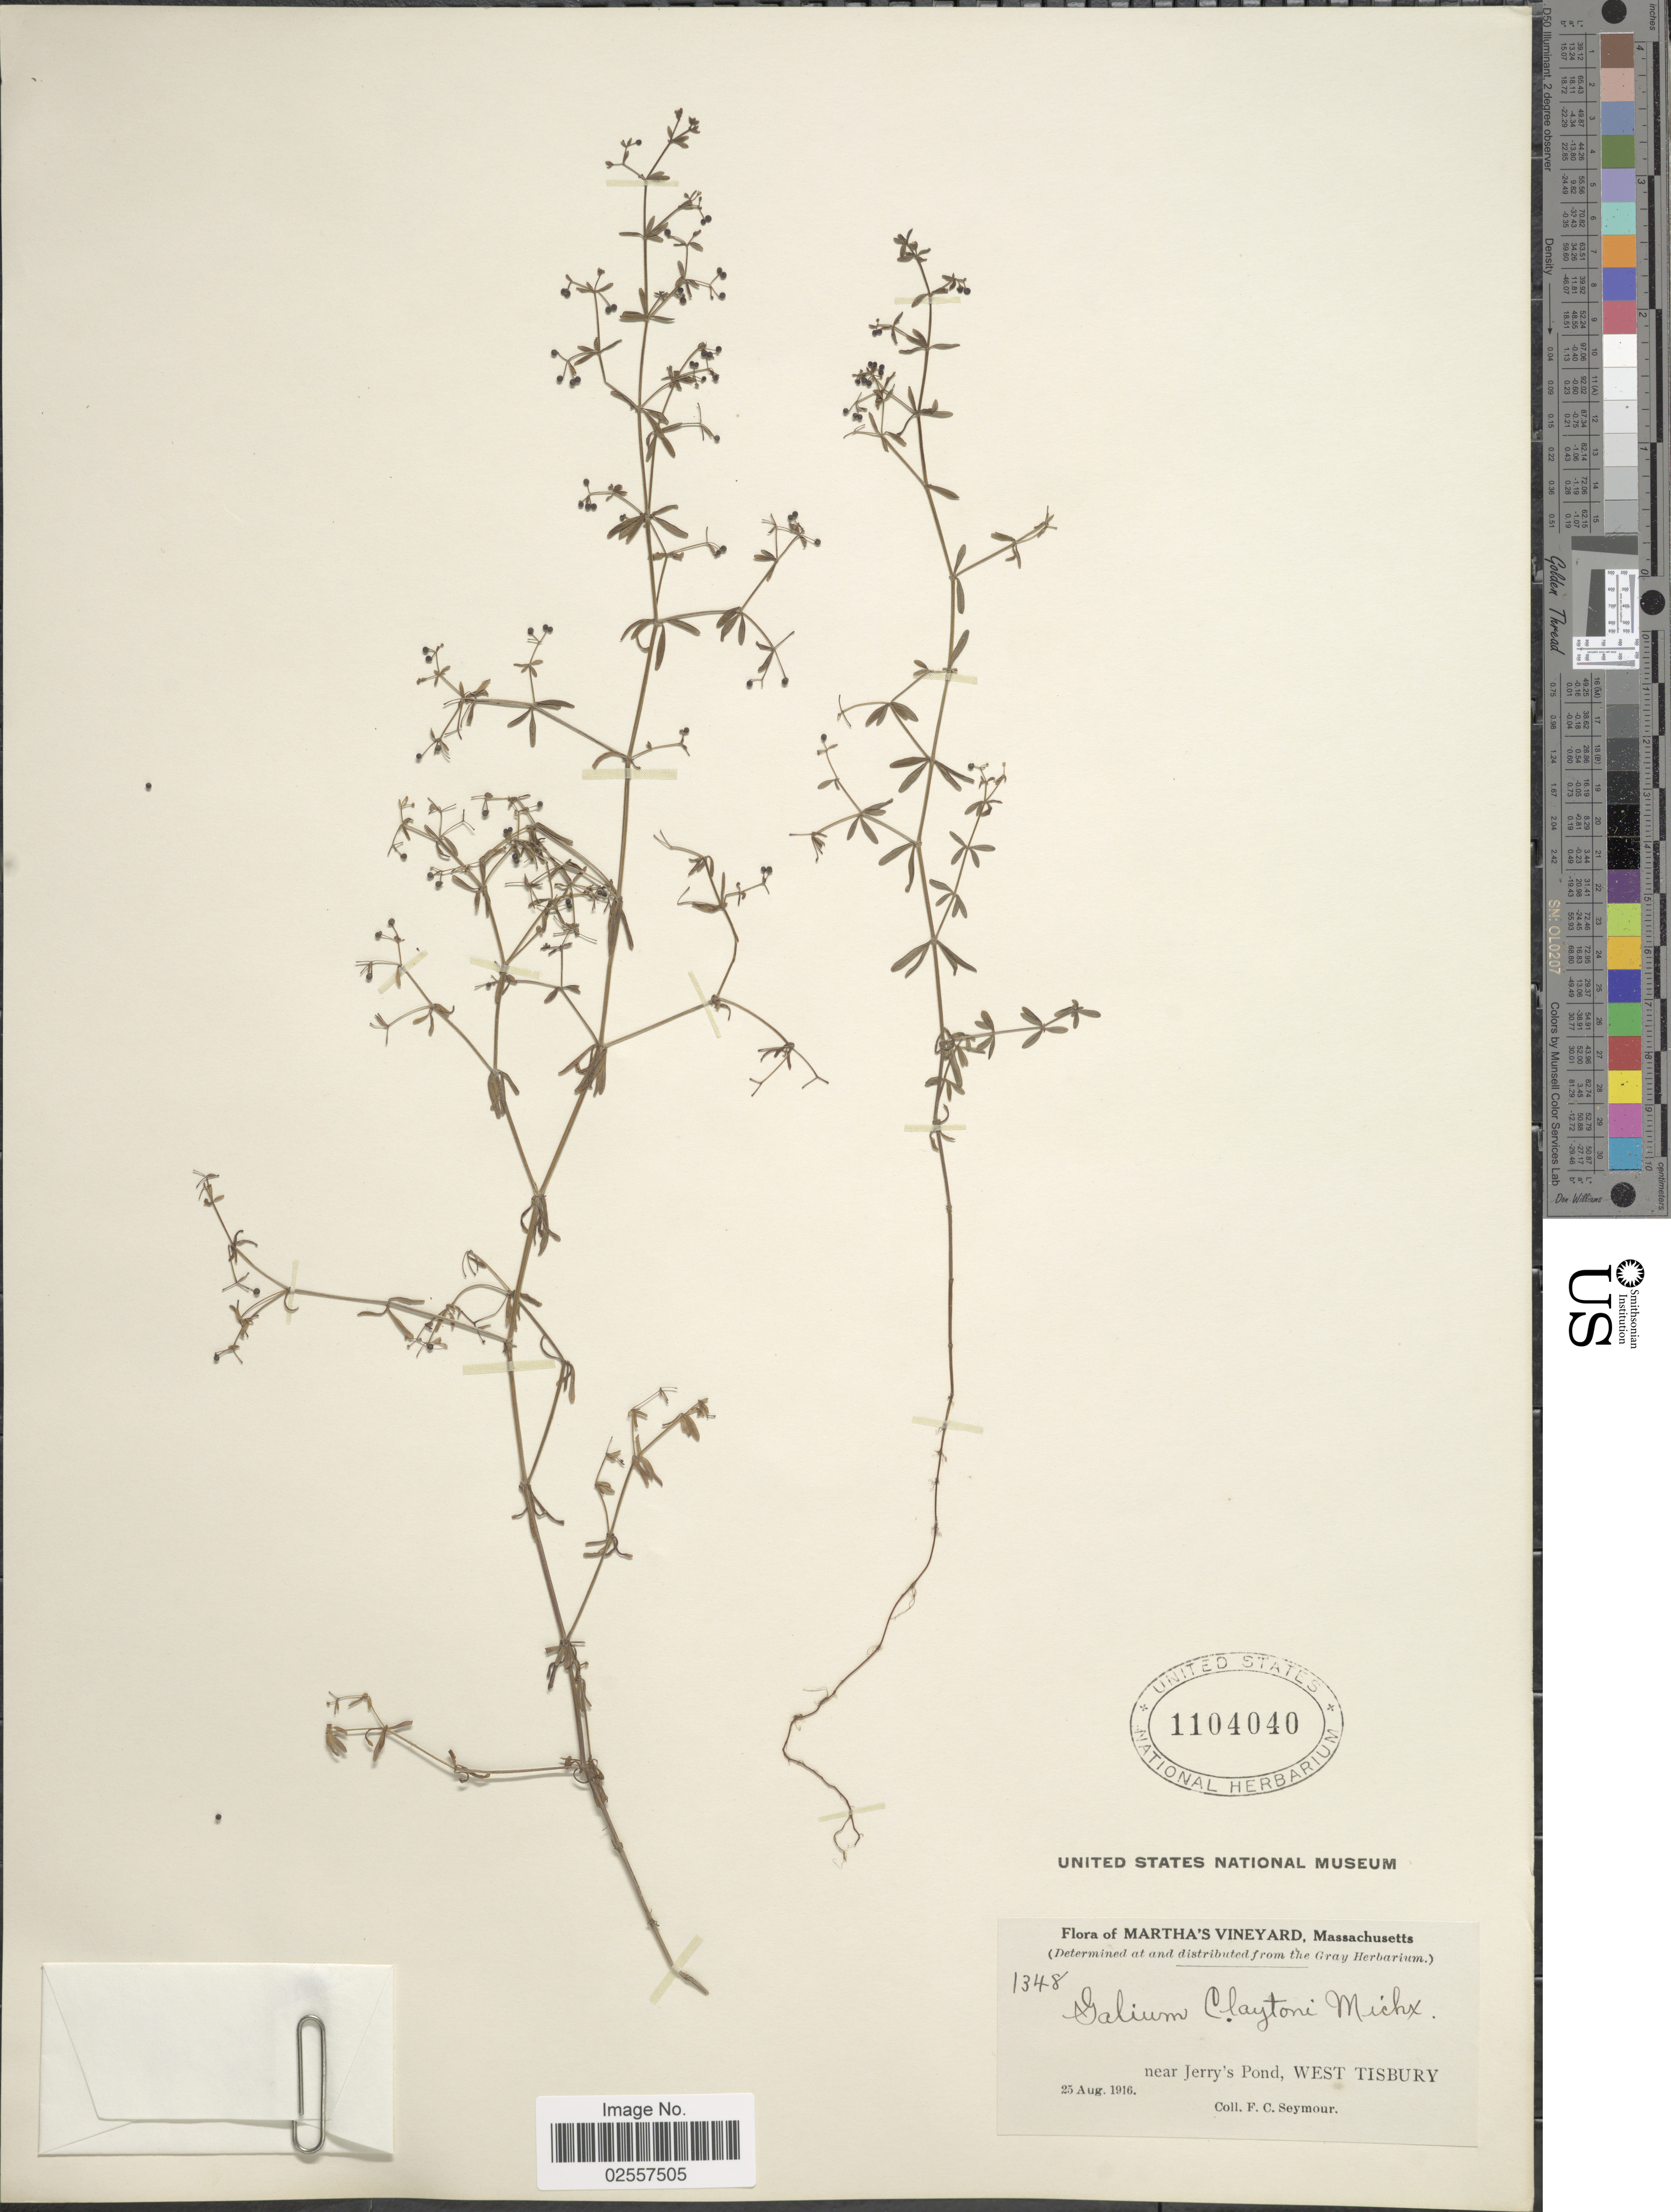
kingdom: Plantae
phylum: Tracheophyta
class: Magnoliopsida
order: Gentianales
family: Rubiaceae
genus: Galium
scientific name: Galium claytoni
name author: Michx.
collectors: F. C. Seymour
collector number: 1348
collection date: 1916-08-25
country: United States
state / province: Massachusetts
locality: Martha's Vineyard, near Jerry's Pond, West Tisbury.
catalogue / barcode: US 1104040